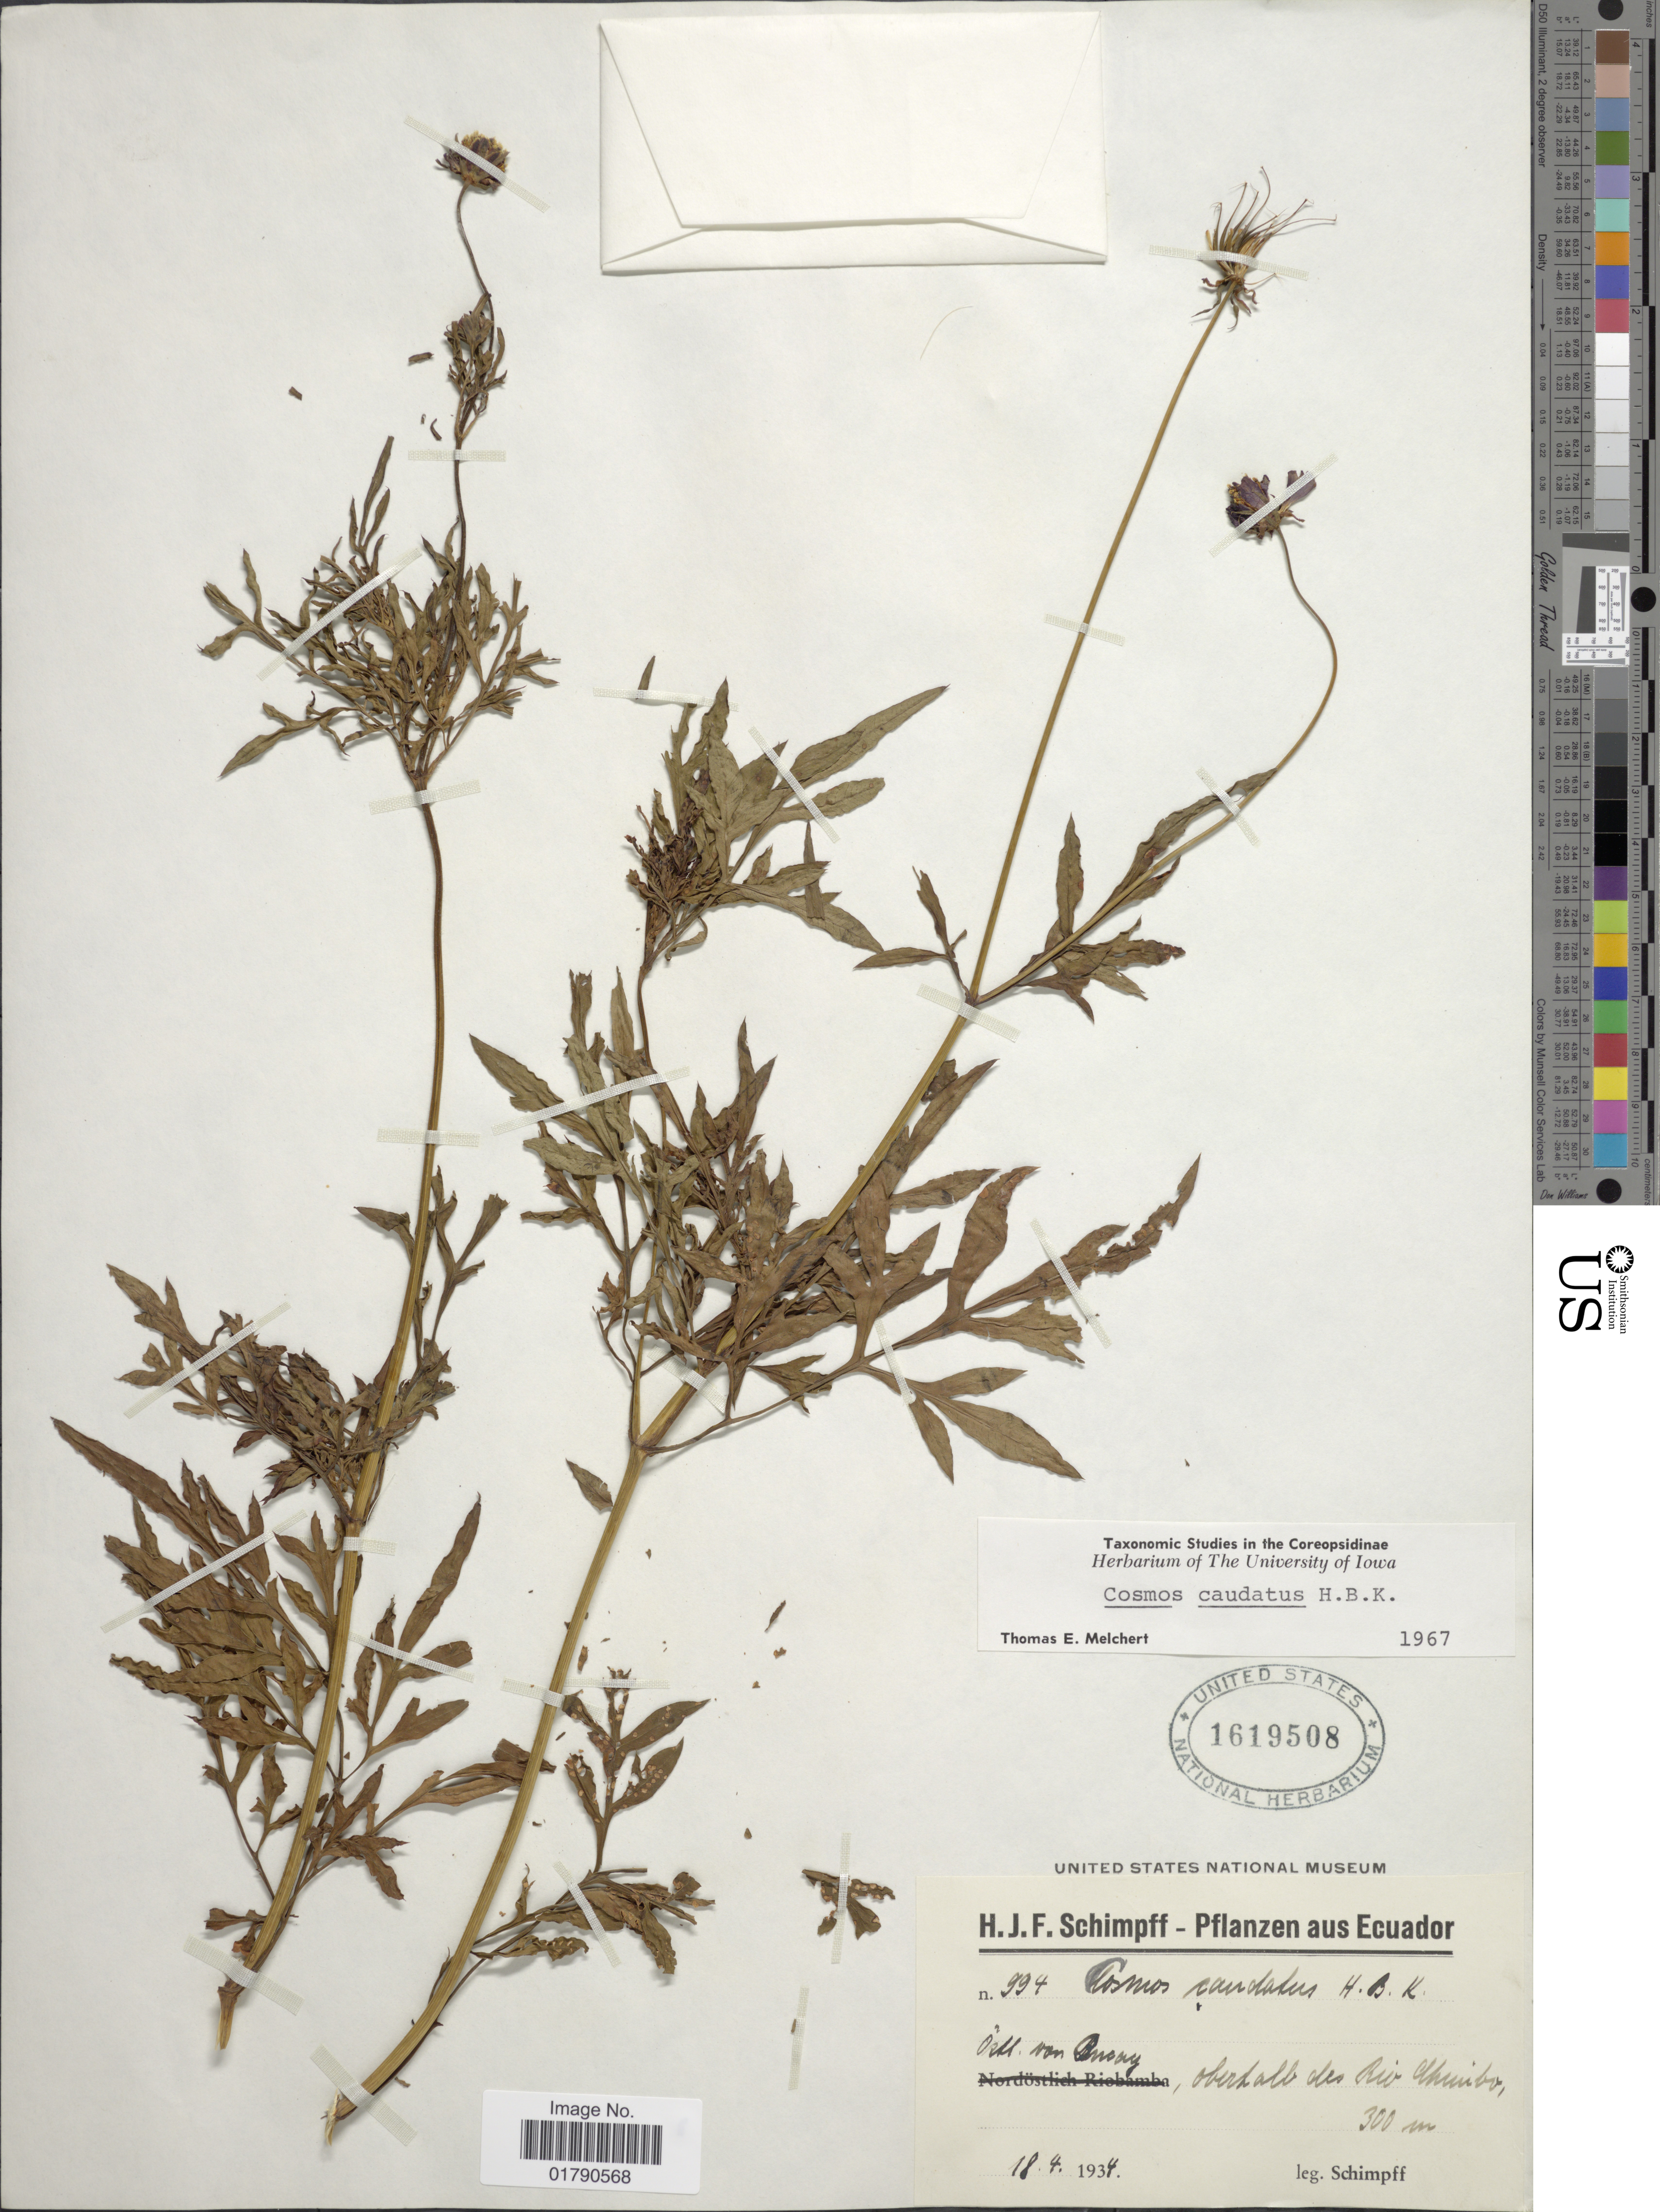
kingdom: Plantae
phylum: Tracheophyta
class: Magnoliopsida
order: Asterales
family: Asteraceae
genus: Cosmos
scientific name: Cosmos caudatus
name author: Kunth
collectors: H. Schimpff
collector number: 994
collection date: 1934-04-18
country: Ecuador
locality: Ostl. von Bucay, oberhalb des Rio Chimbo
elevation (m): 300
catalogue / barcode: US 1619508